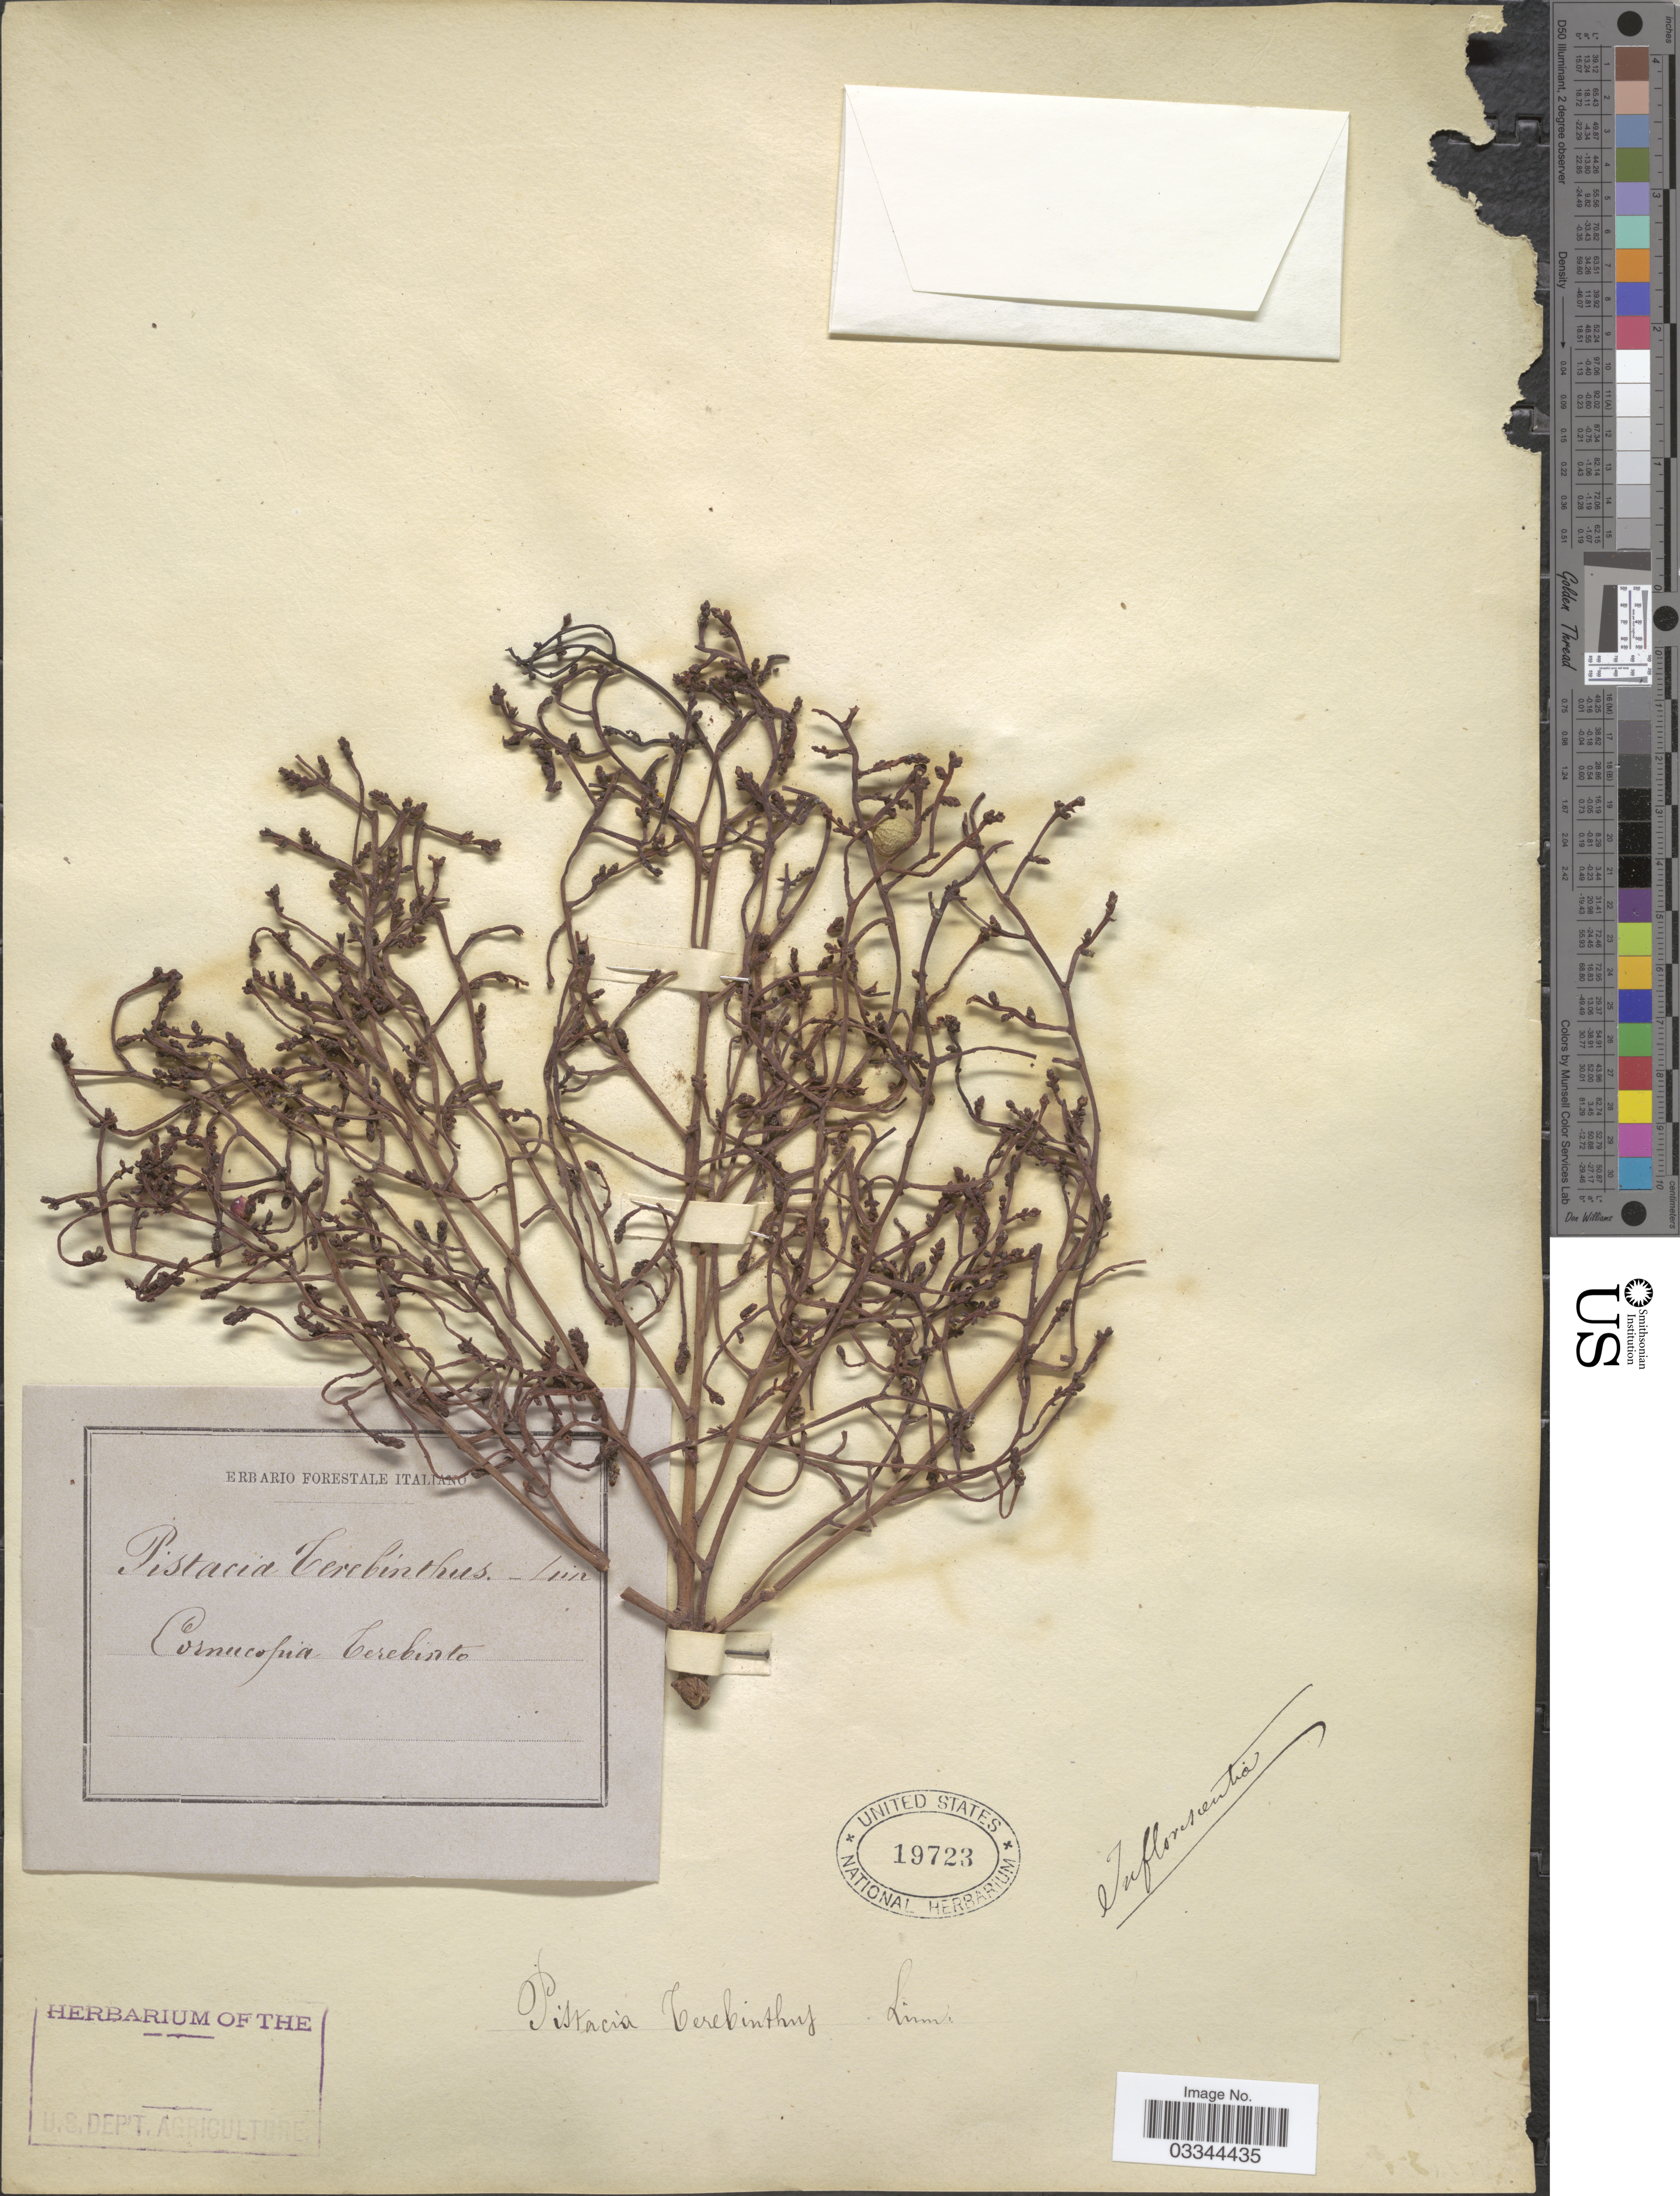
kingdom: Plantae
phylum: Tracheophyta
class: Magnoliopsida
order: Sapindales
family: Anacardiaceae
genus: Pistacia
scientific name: Pistacia terebinthus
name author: L.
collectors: Ex herb. Forestale Italiano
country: Italy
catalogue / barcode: US 19723